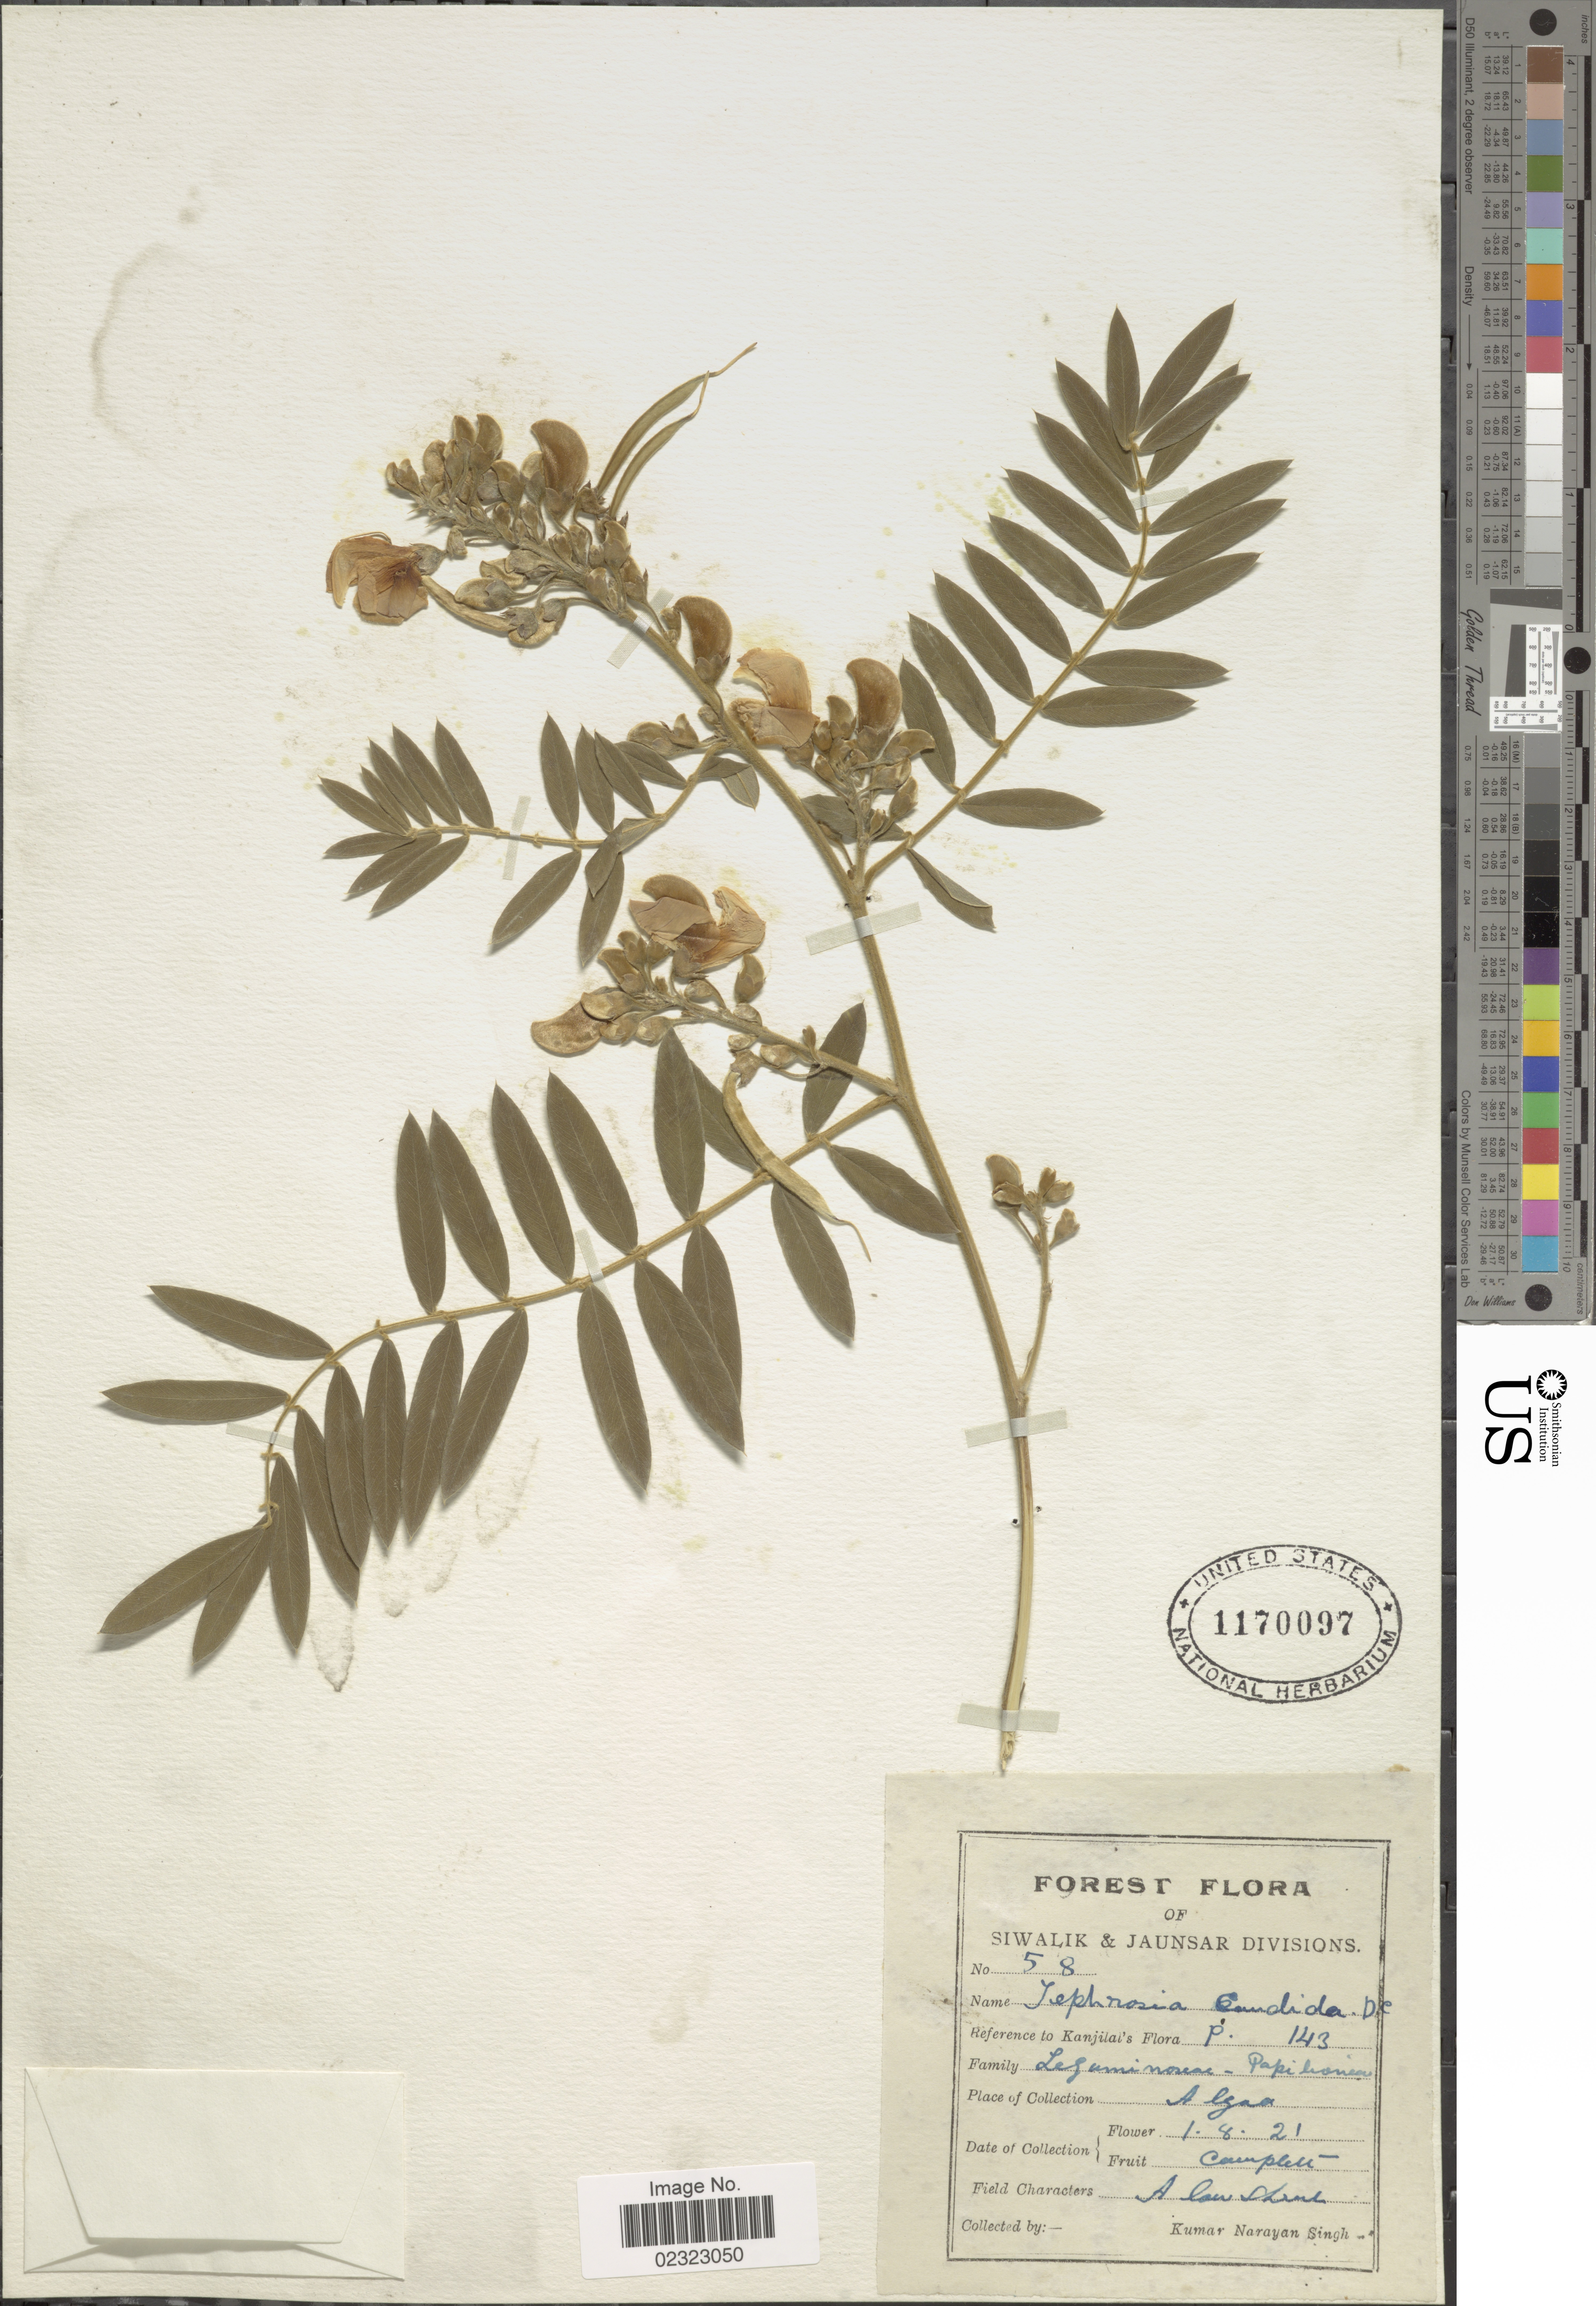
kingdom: Plantae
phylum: Tracheophyta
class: Magnoliopsida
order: Fabales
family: Fabaceae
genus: Tephrosia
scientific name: Tephrosia candida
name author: DC.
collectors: K. Singh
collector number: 58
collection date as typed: Transcribed d/m/y: 1/8/21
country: India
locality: Siwalik & Jaunsar Divisions. Algao [interpreted]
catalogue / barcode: US 1170097